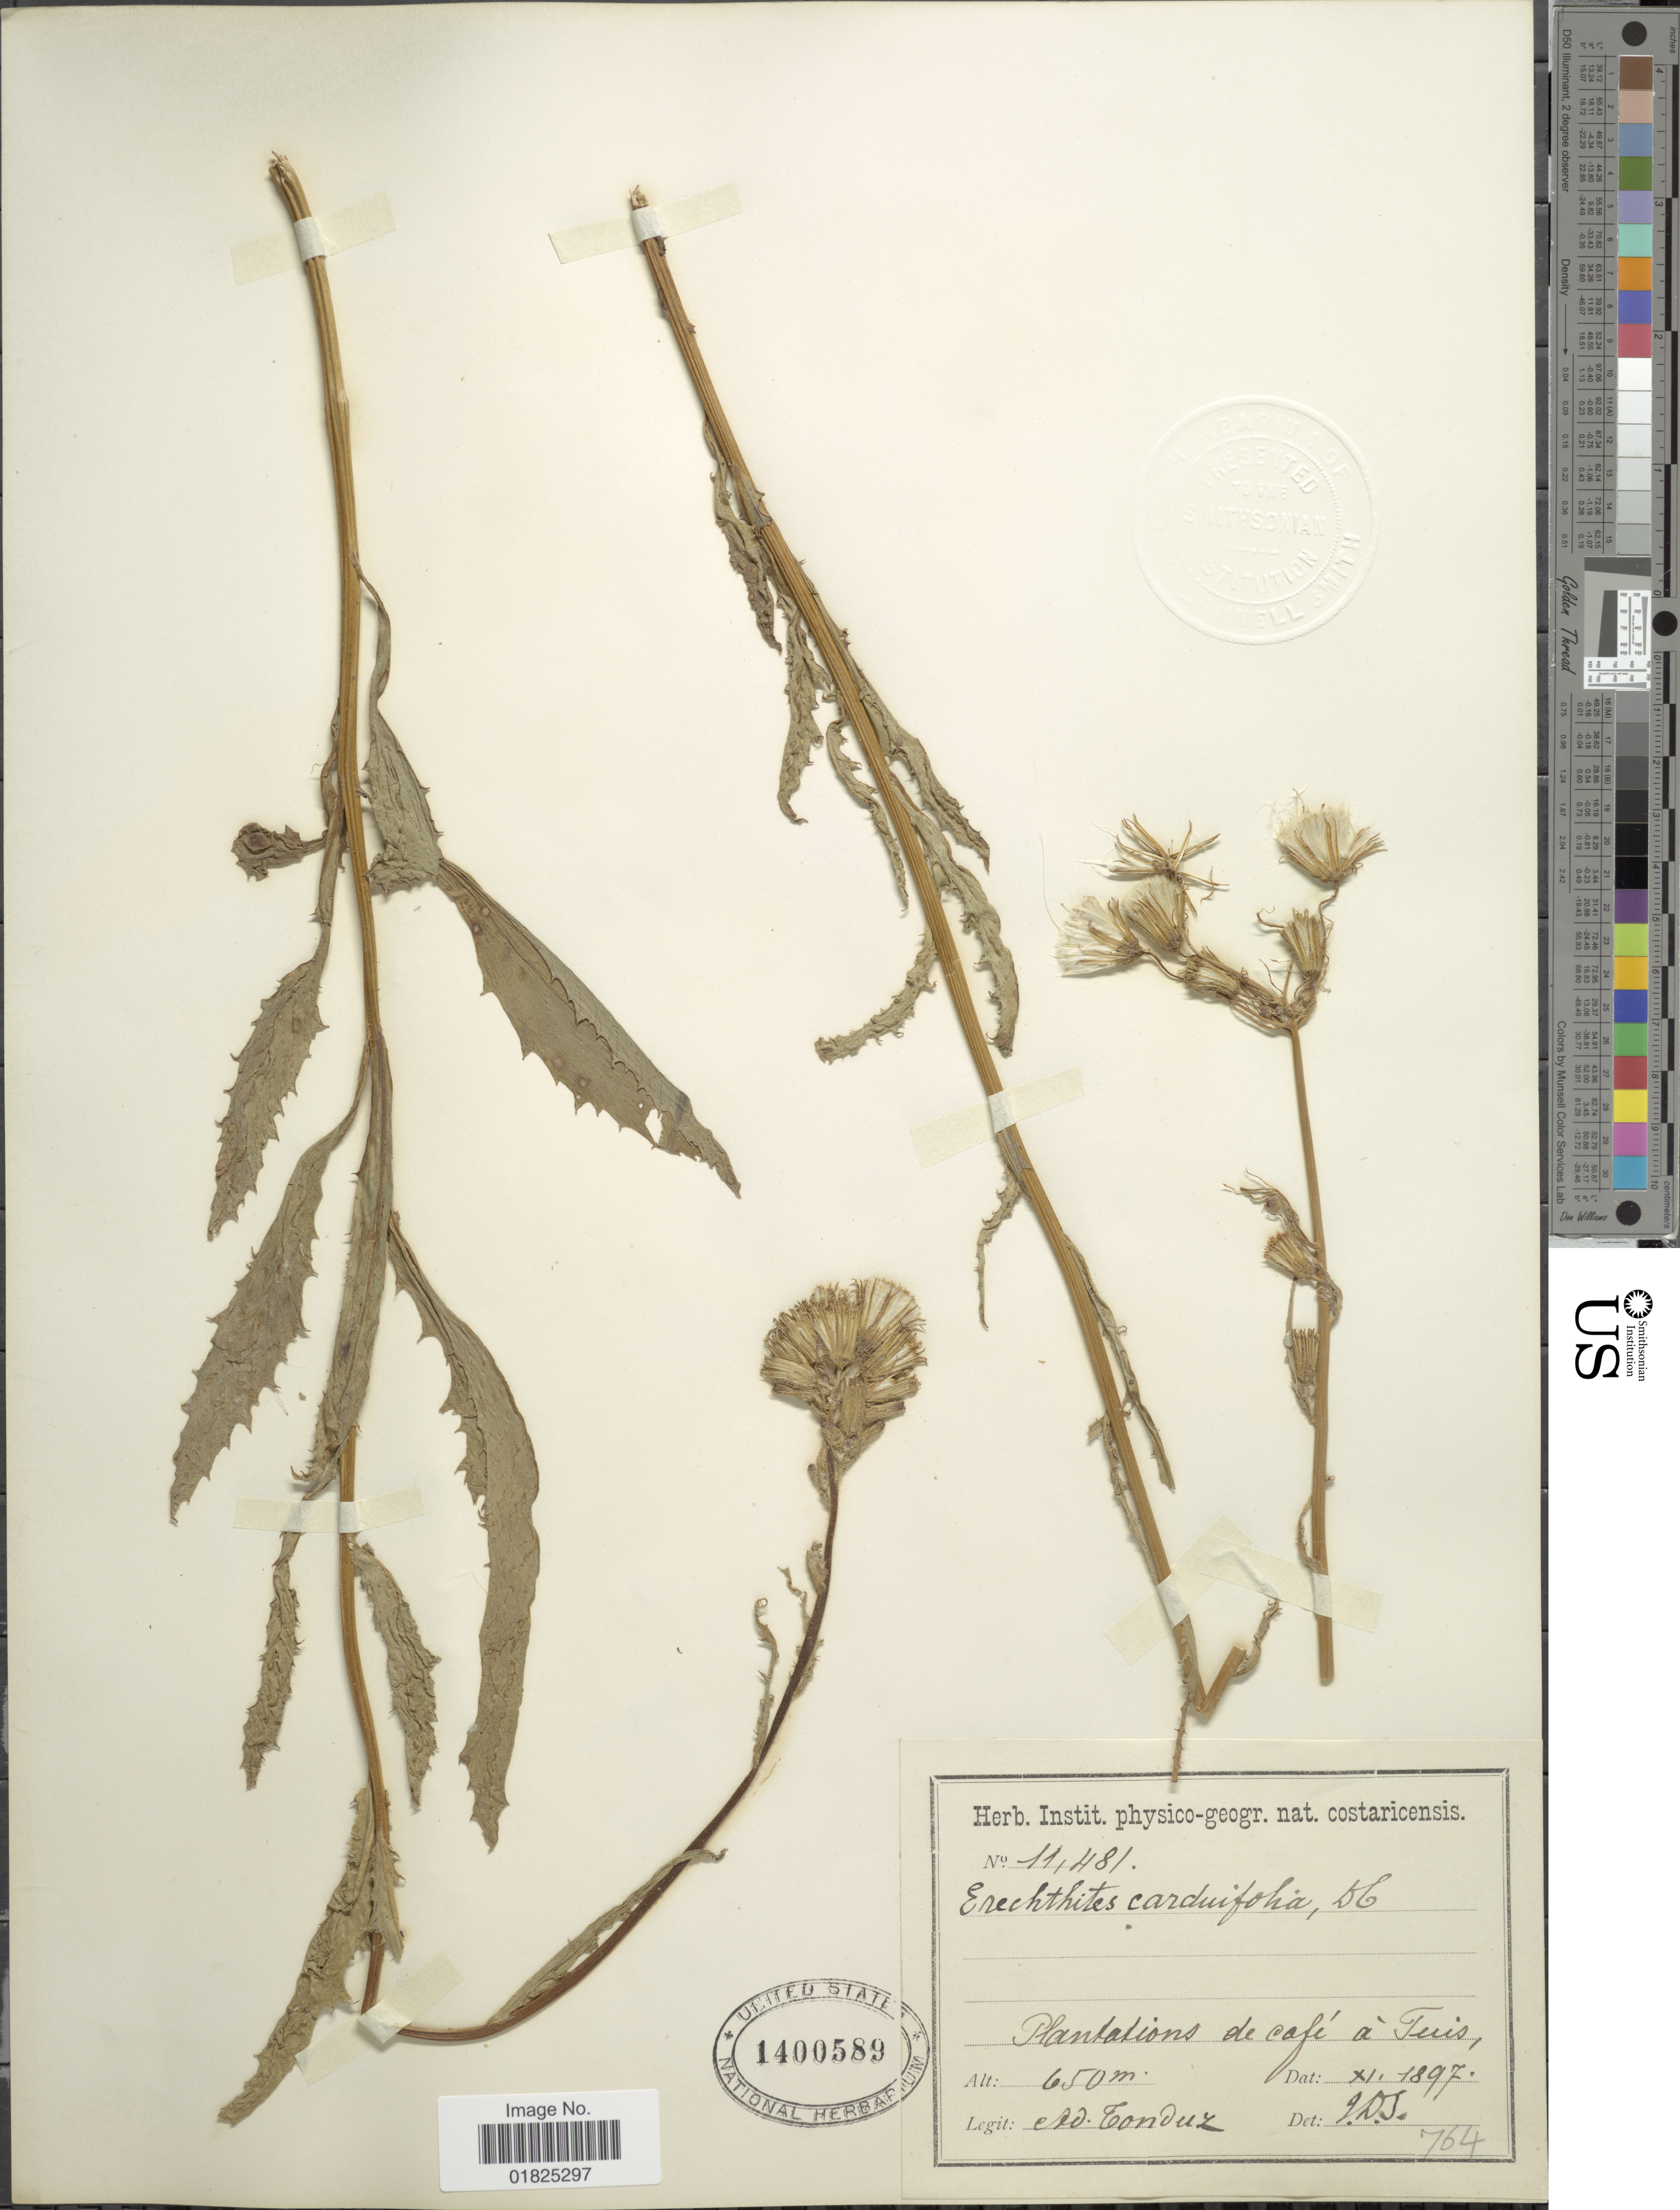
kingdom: Plantae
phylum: Tracheophyta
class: Magnoliopsida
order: Asterales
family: Asteraceae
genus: Erechtites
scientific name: Erechtites hieraciifolius var. cacaliodes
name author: (Fisch. ex Spreng.) Less. ex Griseb.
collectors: A. Tonduz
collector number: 11481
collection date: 1897-11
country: Costa Rica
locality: Plantations de cafe a Tuis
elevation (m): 650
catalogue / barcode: US 1400589